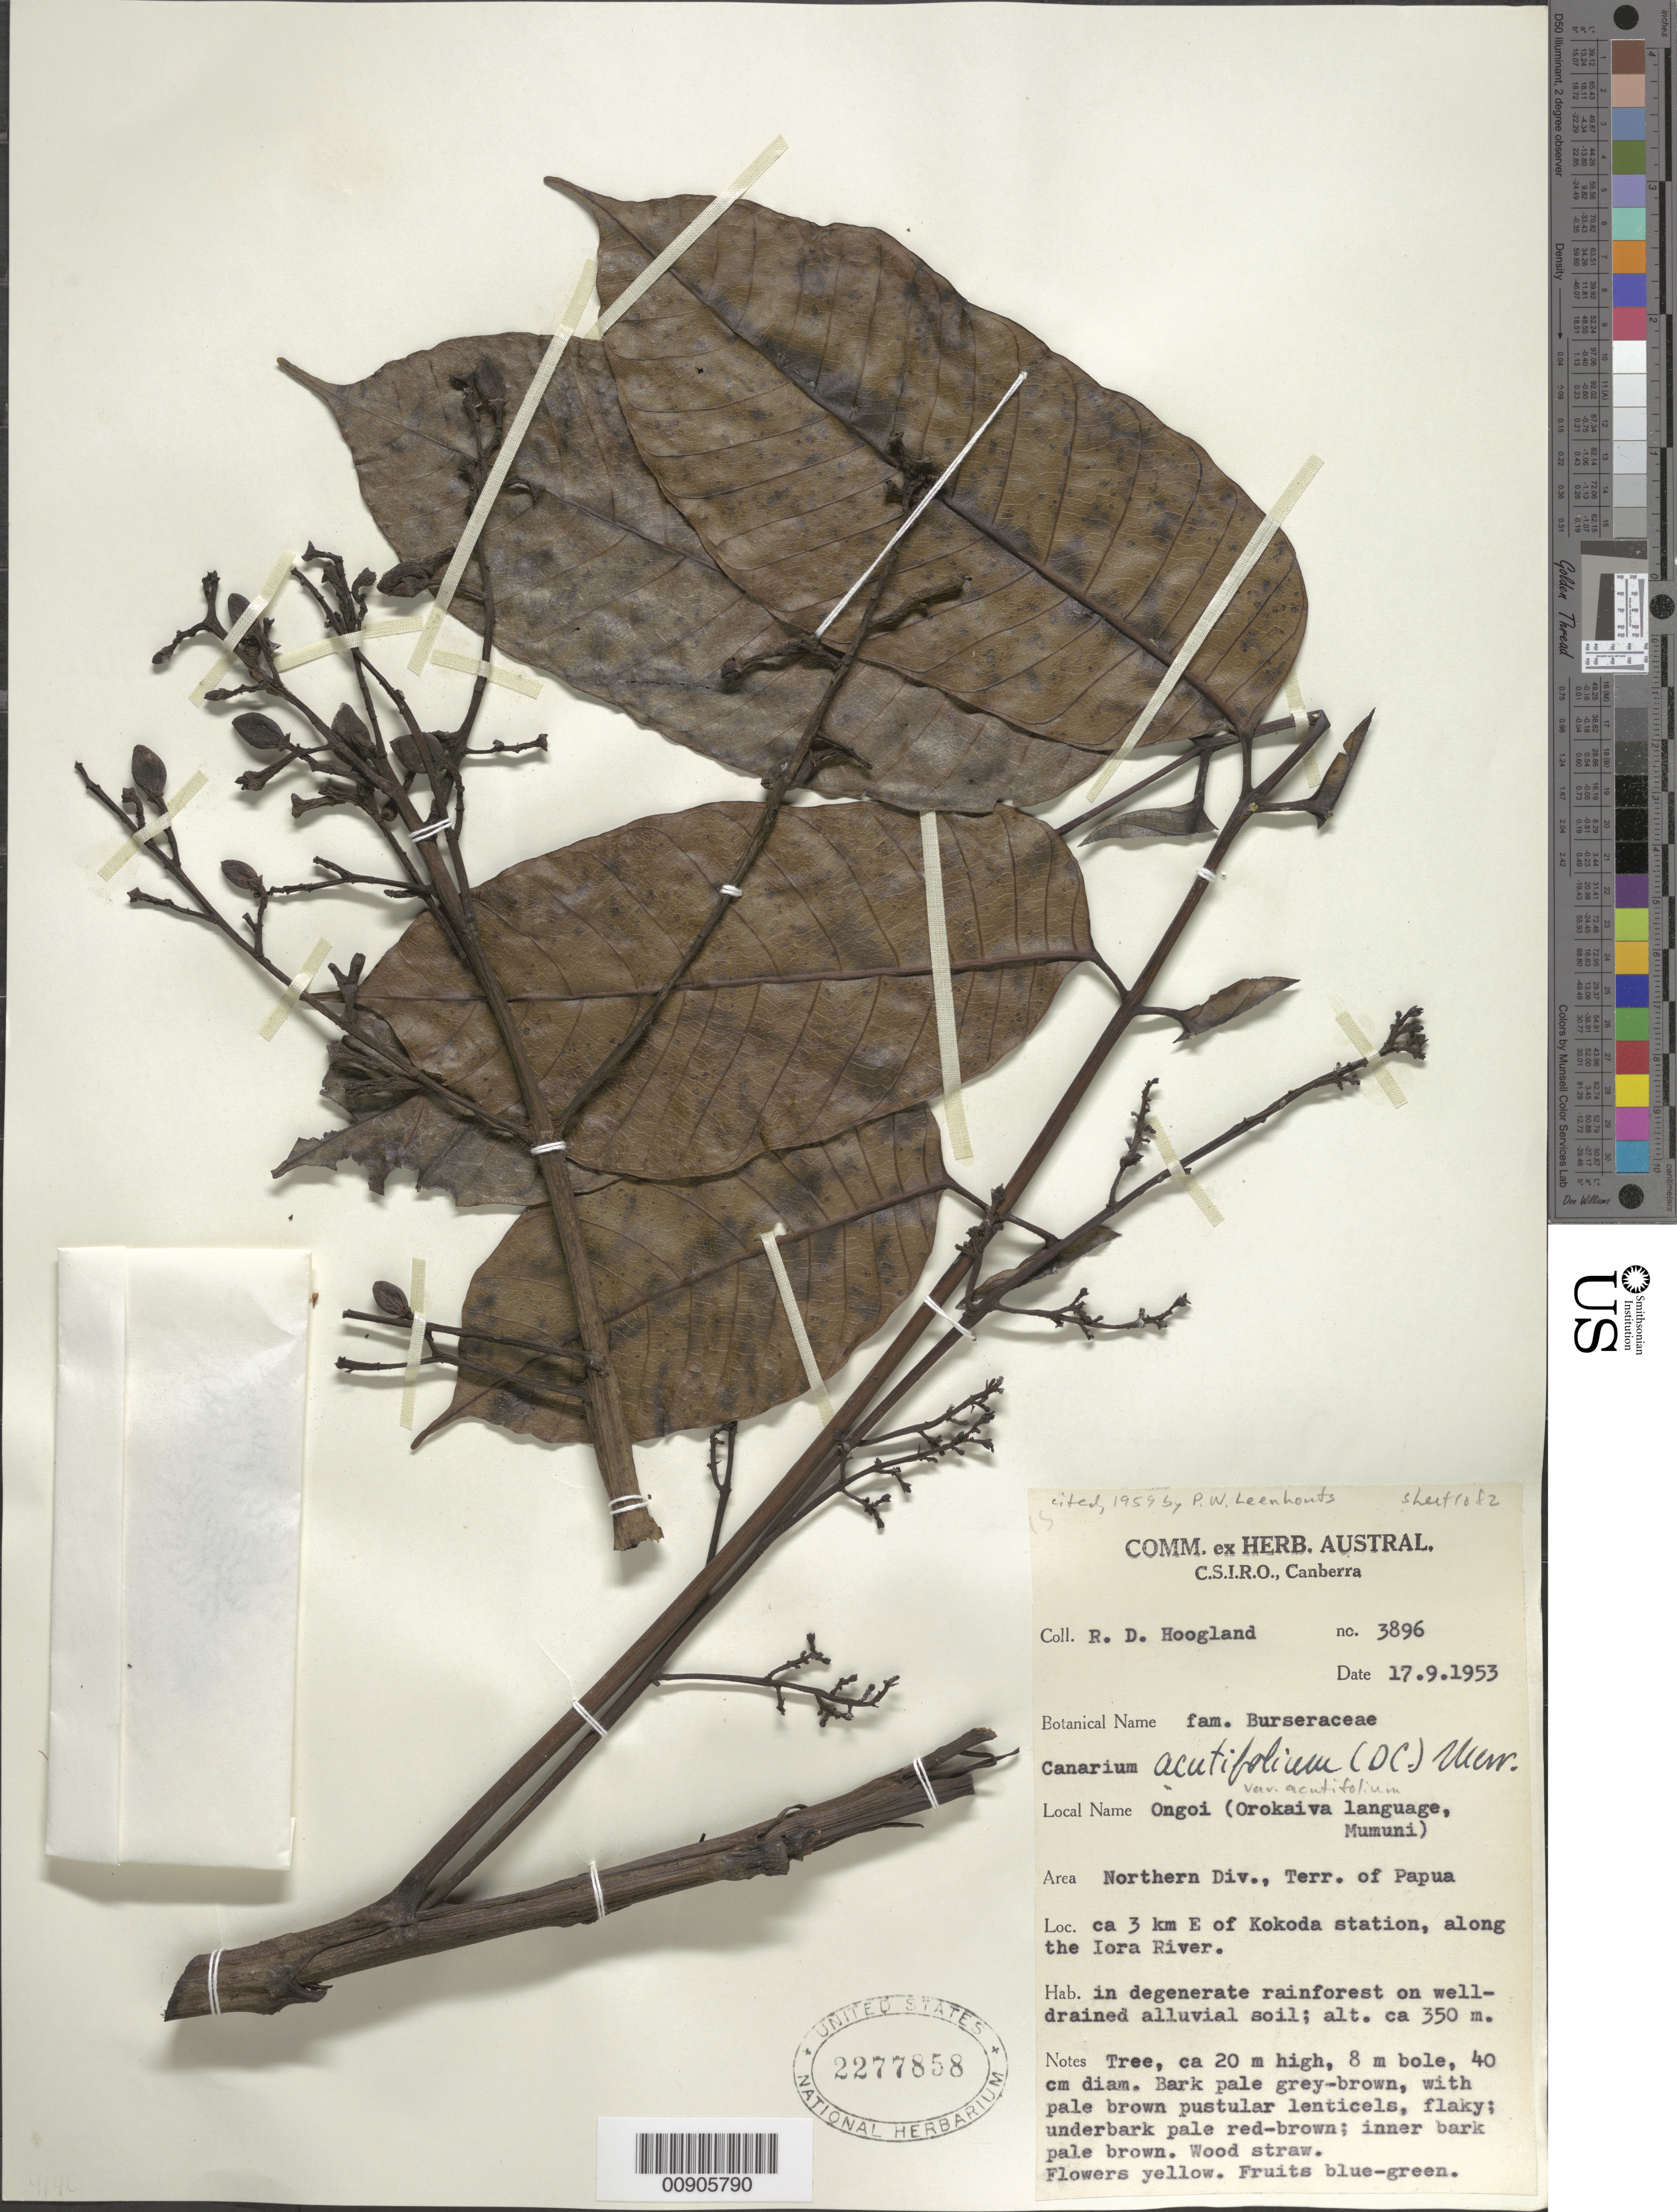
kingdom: Plantae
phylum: Tracheophyta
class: Magnoliopsida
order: Sapindales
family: Burseraceae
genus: Canarium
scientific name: Canarium acutifolium var. acutifolium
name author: (DC.) Merr.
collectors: R. D. Hoogland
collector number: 3896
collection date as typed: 17 Sep 1953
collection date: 1953-09-17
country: Papua New Guinea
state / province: Northern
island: New Guinea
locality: along the Iora River ca. 3 km E of Kokoda station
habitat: in degenerate rainforest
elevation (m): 350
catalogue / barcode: US 2277858